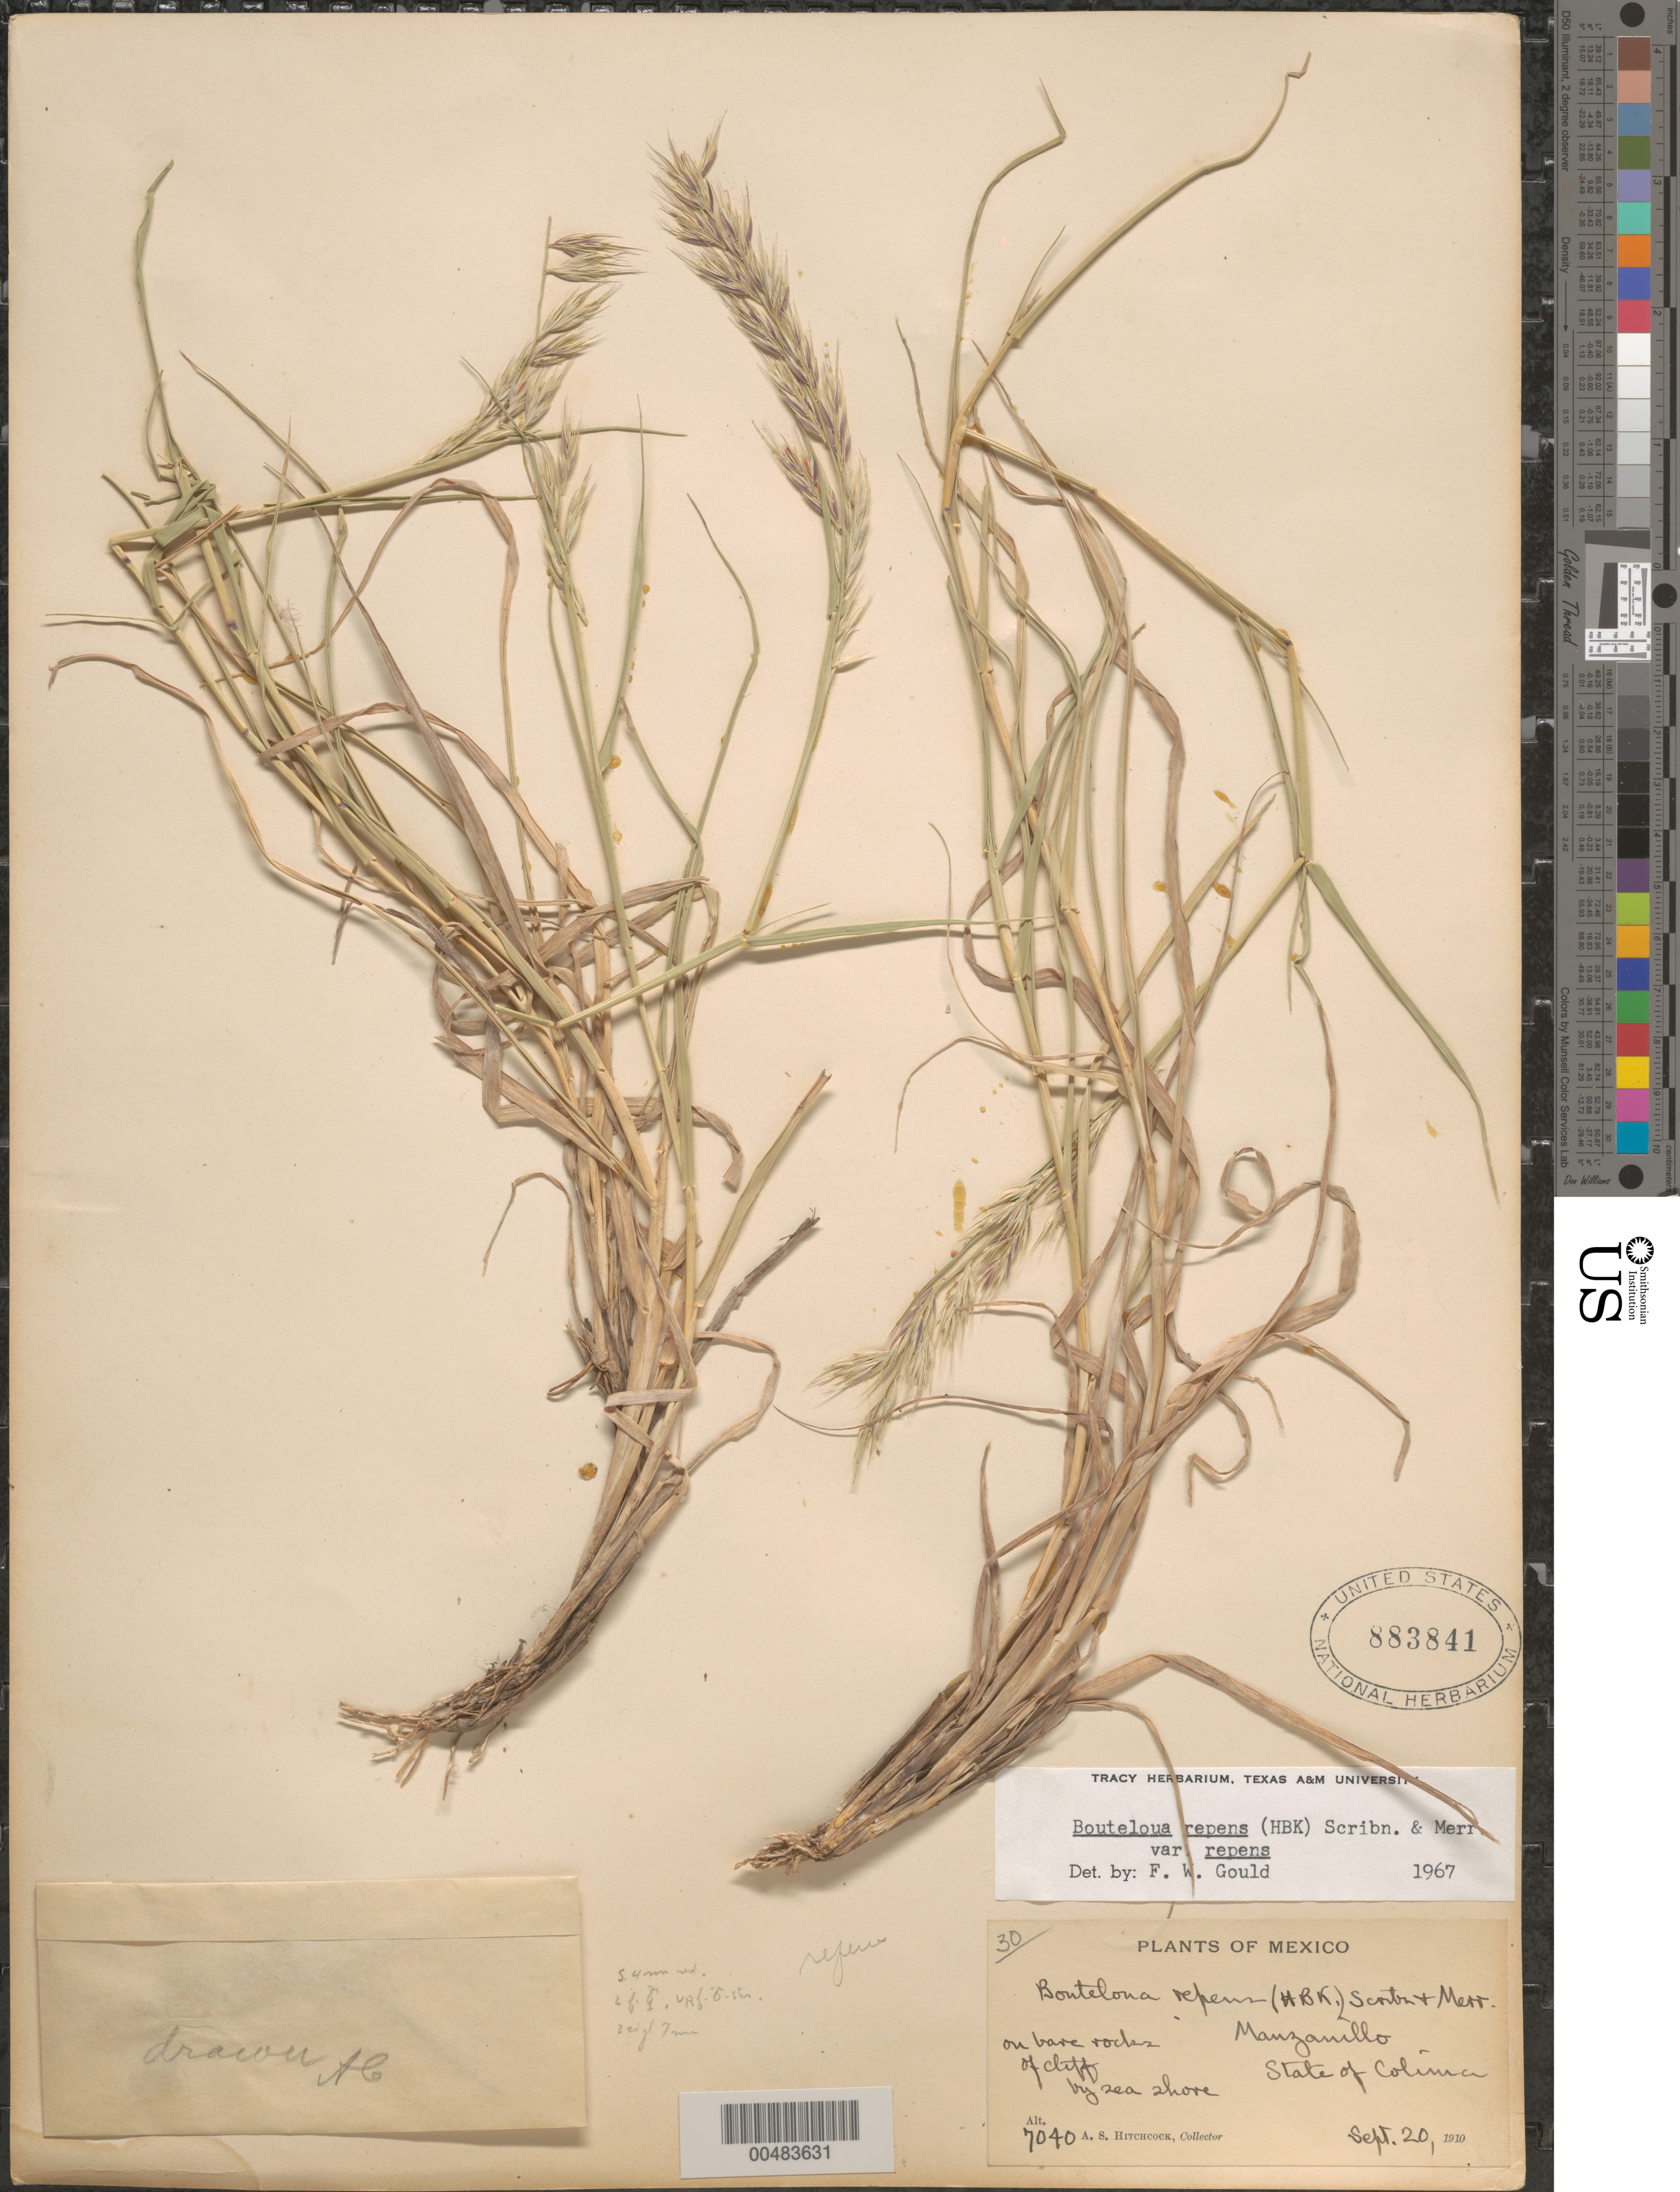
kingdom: Plantae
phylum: Tracheophyta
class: Liliopsida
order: Poales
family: Poaceae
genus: Bouteloua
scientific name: Bouteloua repens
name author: (Kunth) Scribn. & Merr.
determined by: Gould, F. W.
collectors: A. S. Hitchcock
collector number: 7040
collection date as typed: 20 Sep 1910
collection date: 1910-09-20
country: Mexico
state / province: Colima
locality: Manzanillo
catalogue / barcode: US 883841